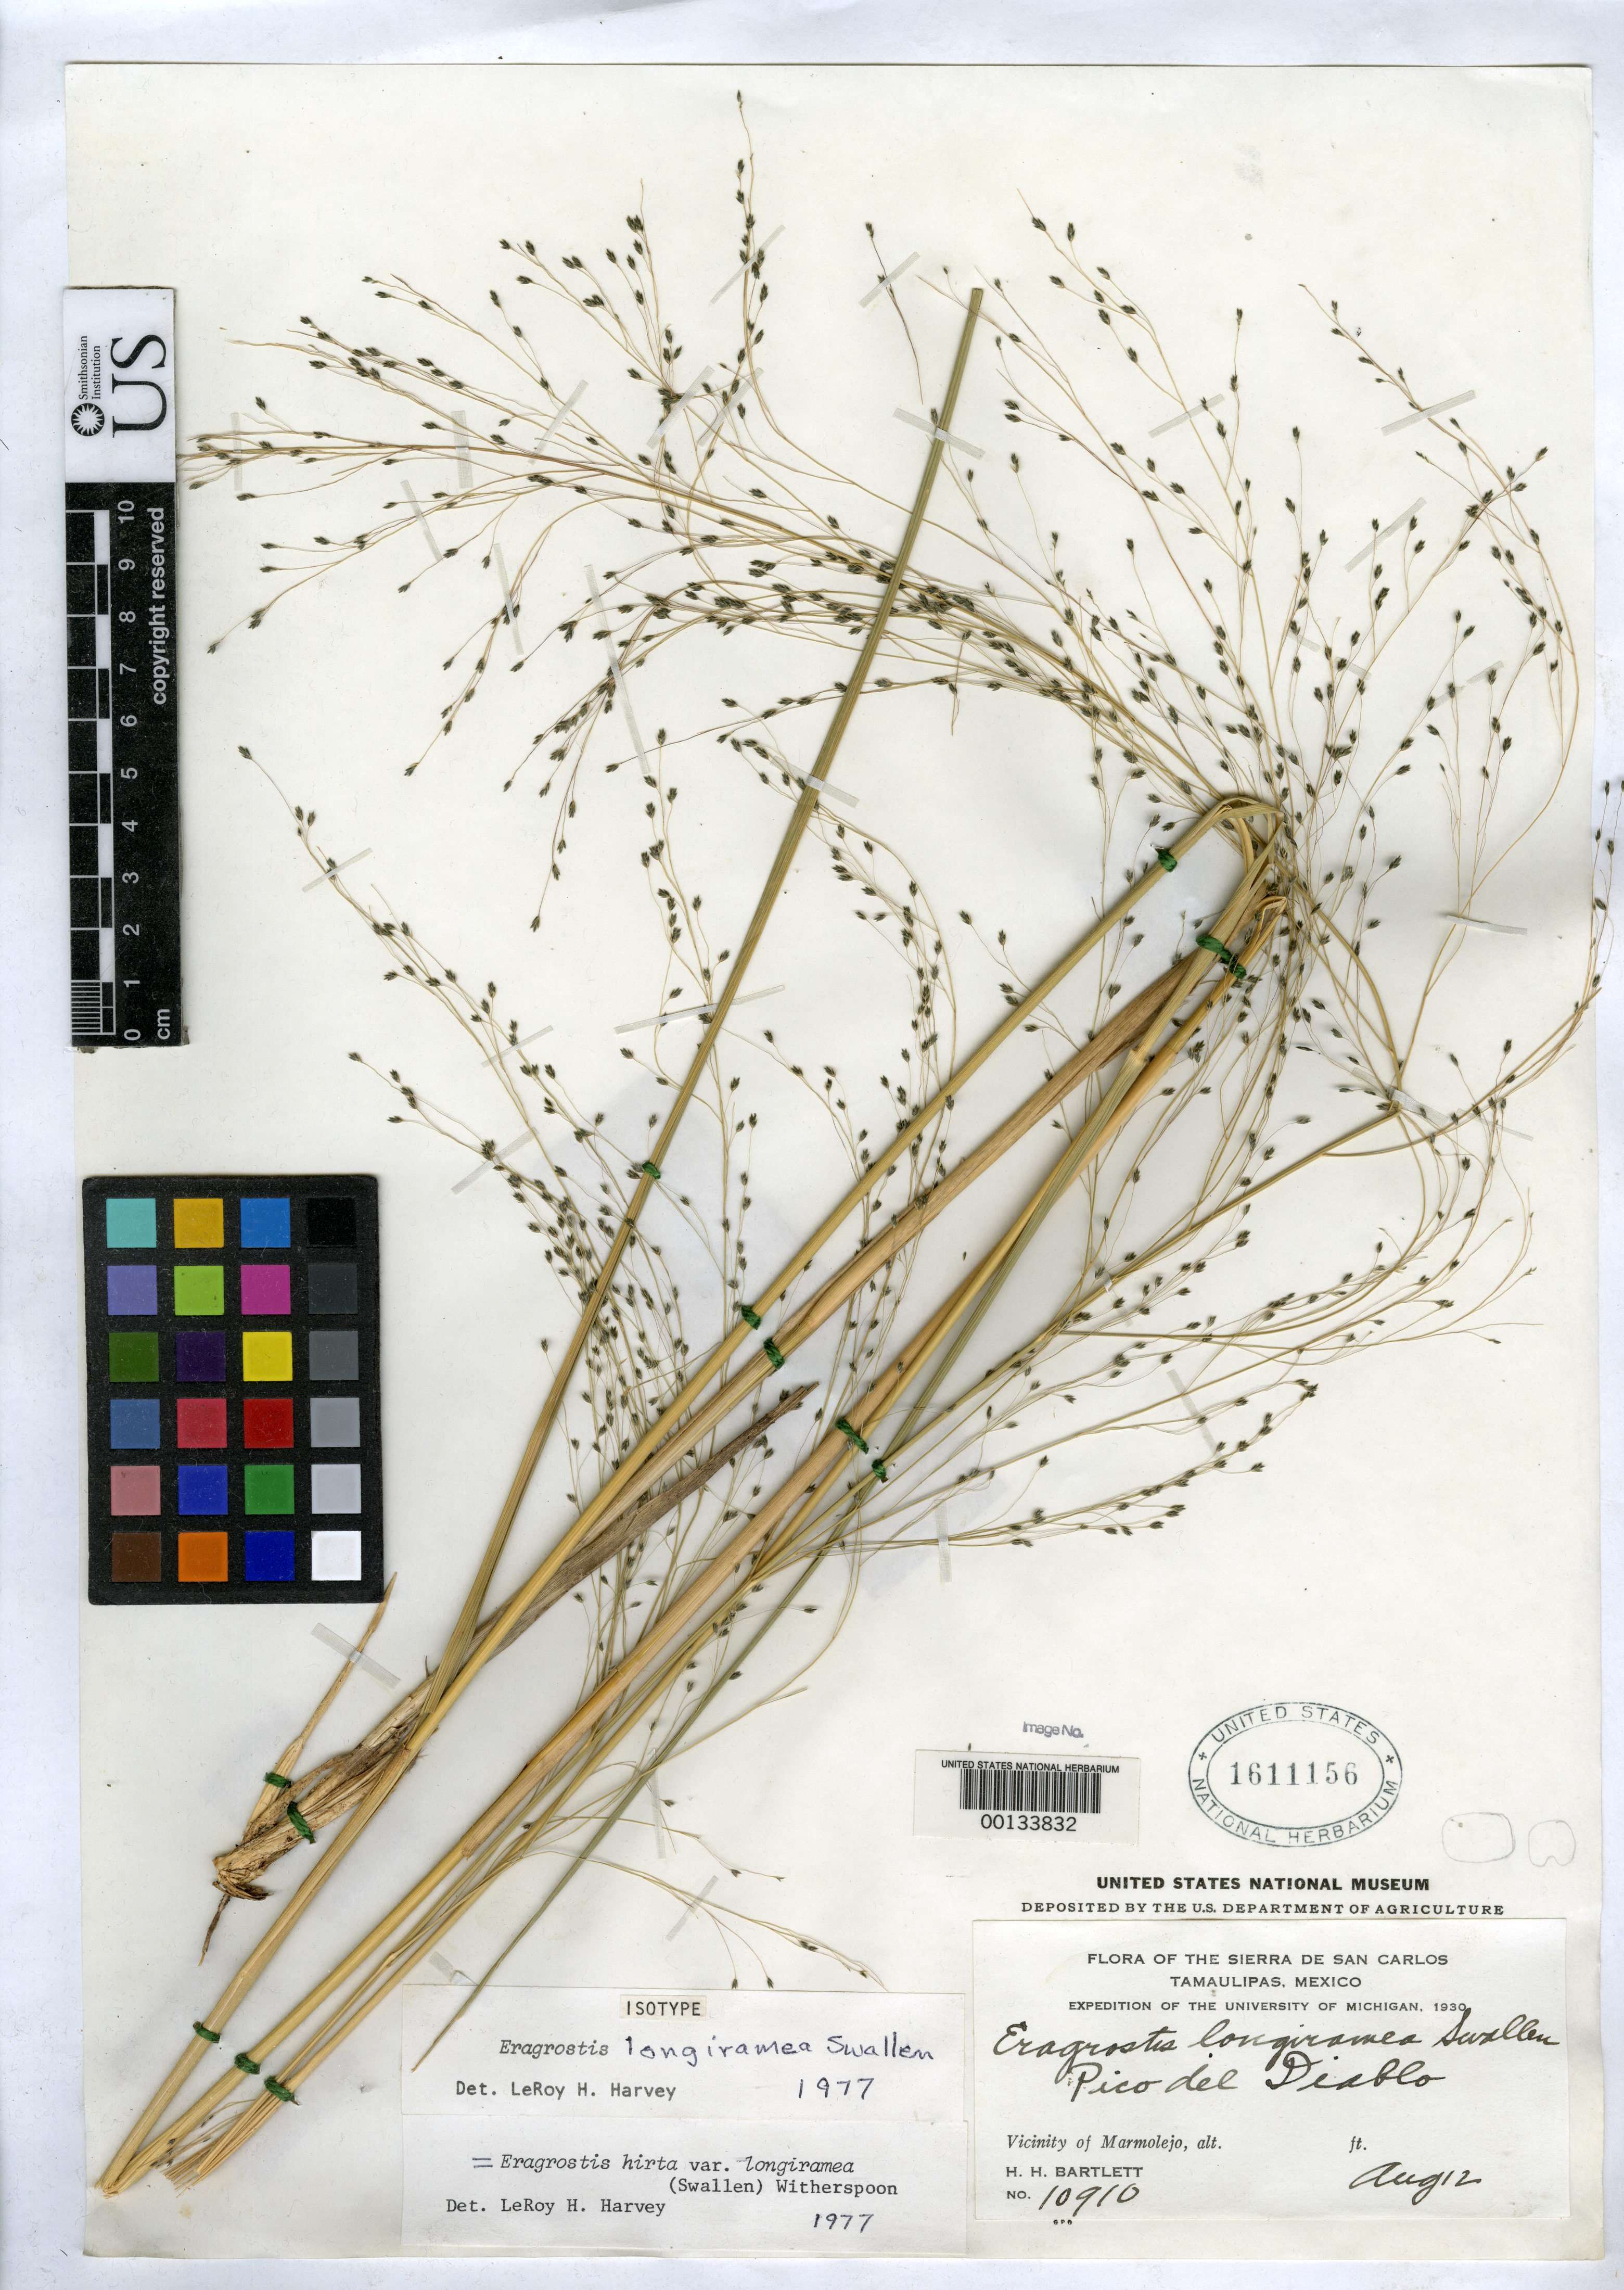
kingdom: Plantae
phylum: Tracheophyta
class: Liliopsida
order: Poales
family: Poaceae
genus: Eragrostis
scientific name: Eragrostis longiramea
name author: Swallen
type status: Isotype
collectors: H. H. Bartlett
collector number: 10910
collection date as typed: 12 Aug 1930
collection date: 1930-08-12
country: Mexico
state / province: Tamaulipas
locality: Vicinity of Marmolejo, Pico del Diablo, Sierra de San Carlos.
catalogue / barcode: US 1611156